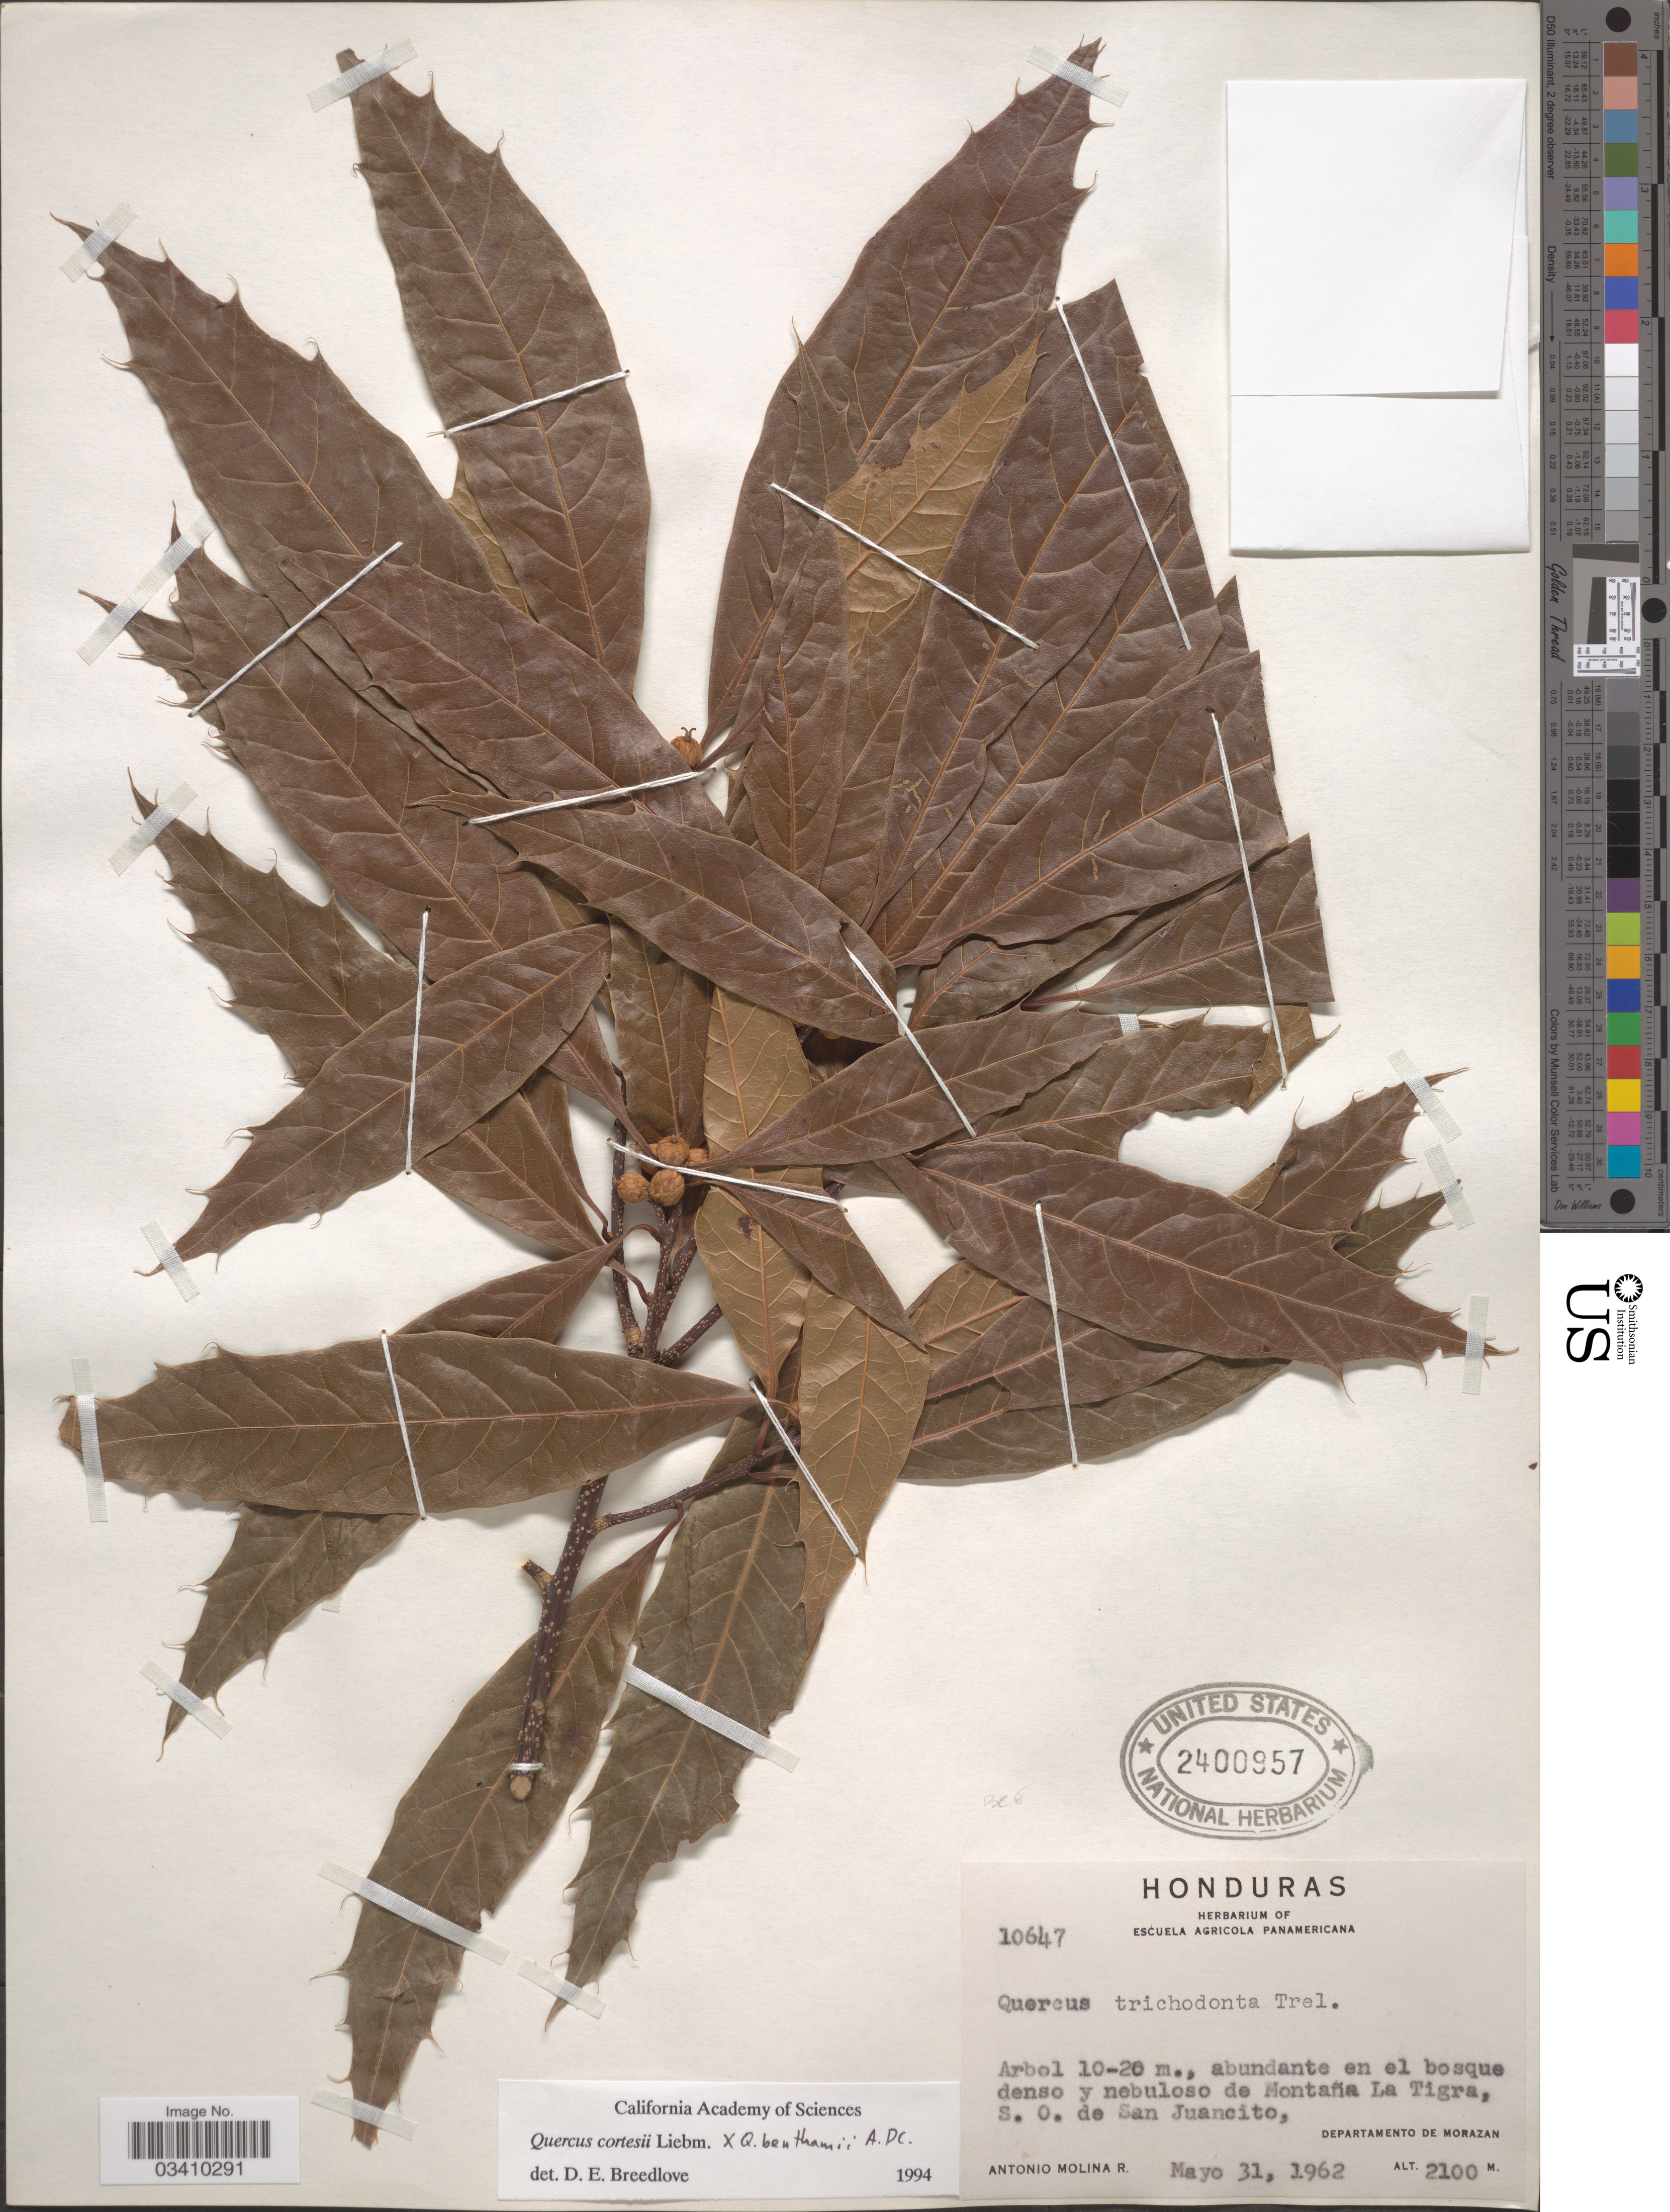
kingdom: Plantae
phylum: Tracheophyta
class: Magnoliopsida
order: Fagales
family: Fagaceae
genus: Quercus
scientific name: Quercus cortesii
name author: Liebm.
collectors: A. Molina R.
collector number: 10647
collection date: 1962-05-31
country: Honduras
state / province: Fco. Morazán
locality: Abundante en el bosque denso y nebuloso de Montaña La Tigra, S. O. de San Juancito, Departamento de Morazan.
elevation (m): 2100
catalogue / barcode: US 2400957